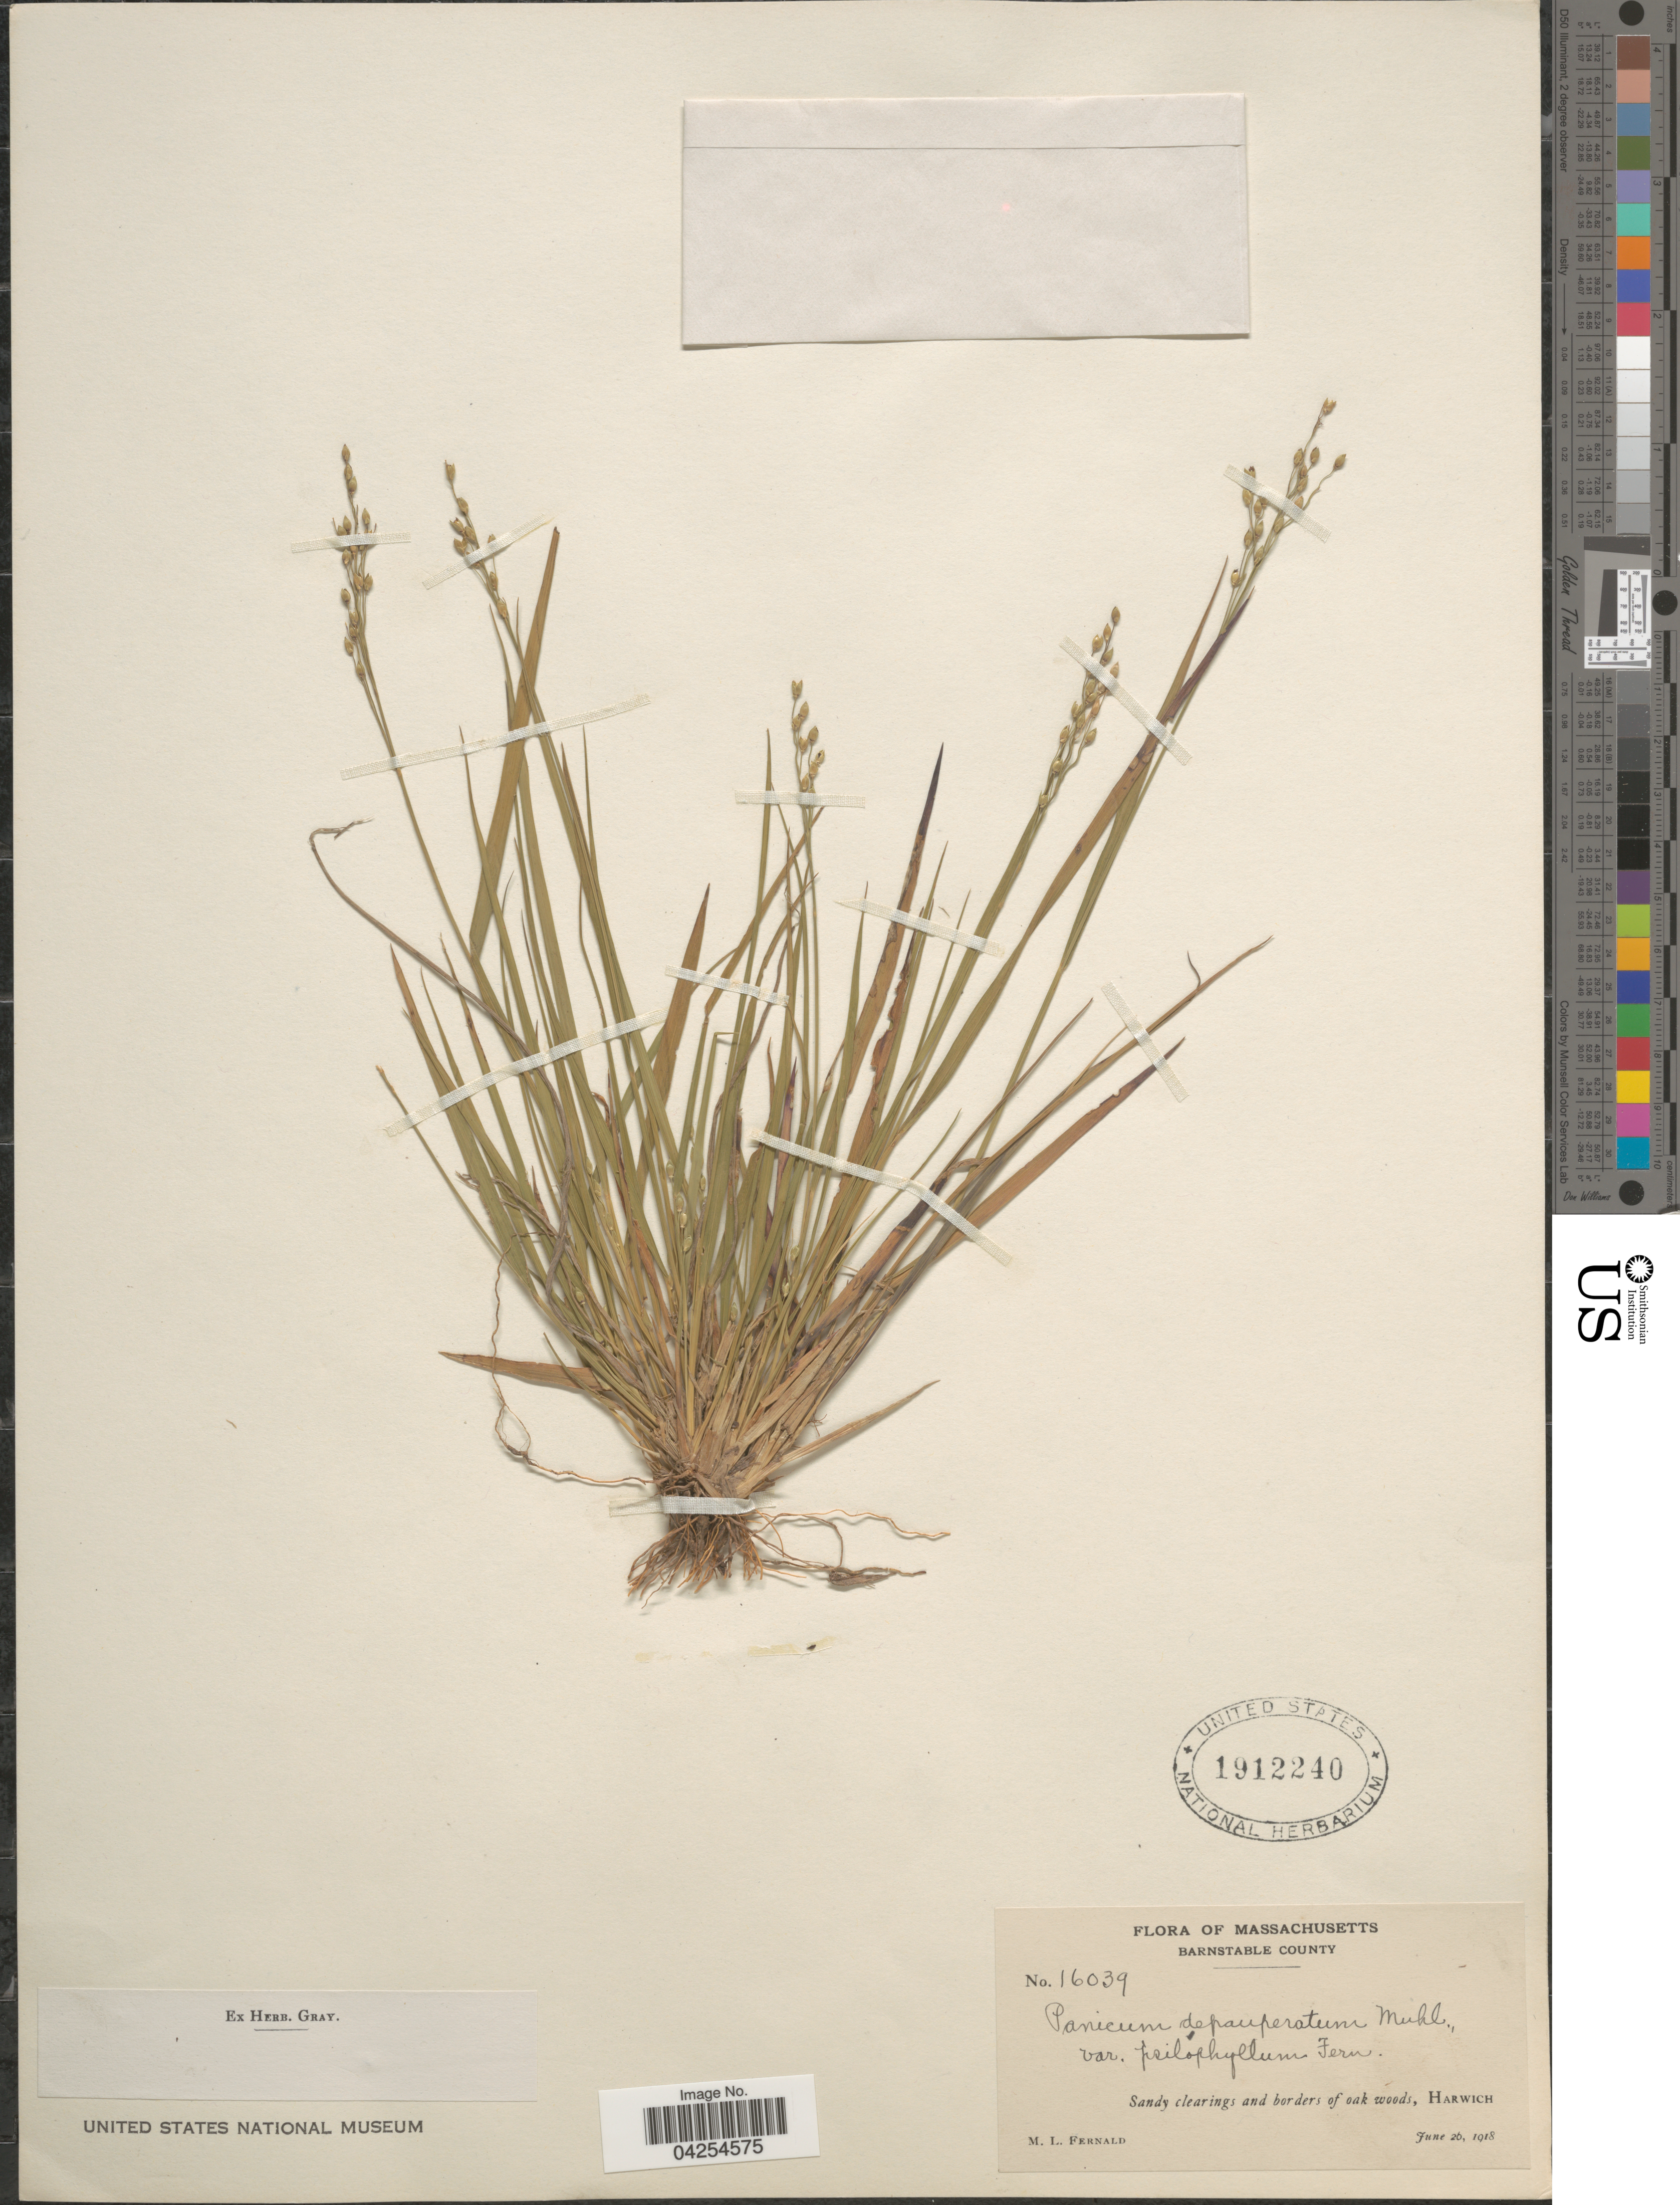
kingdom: Plantae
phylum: Tracheophyta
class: Liliopsida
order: Poales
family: Poaceae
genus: Dichanthelium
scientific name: Dichanthelium depauperatum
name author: (Muhl.) Gould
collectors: M. L. Fernald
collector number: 16039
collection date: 1918-06-26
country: United States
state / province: Massachusetts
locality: Barnstable County. Sandy clearings and borders of oak woods, Harwich.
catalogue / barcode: US 1912240